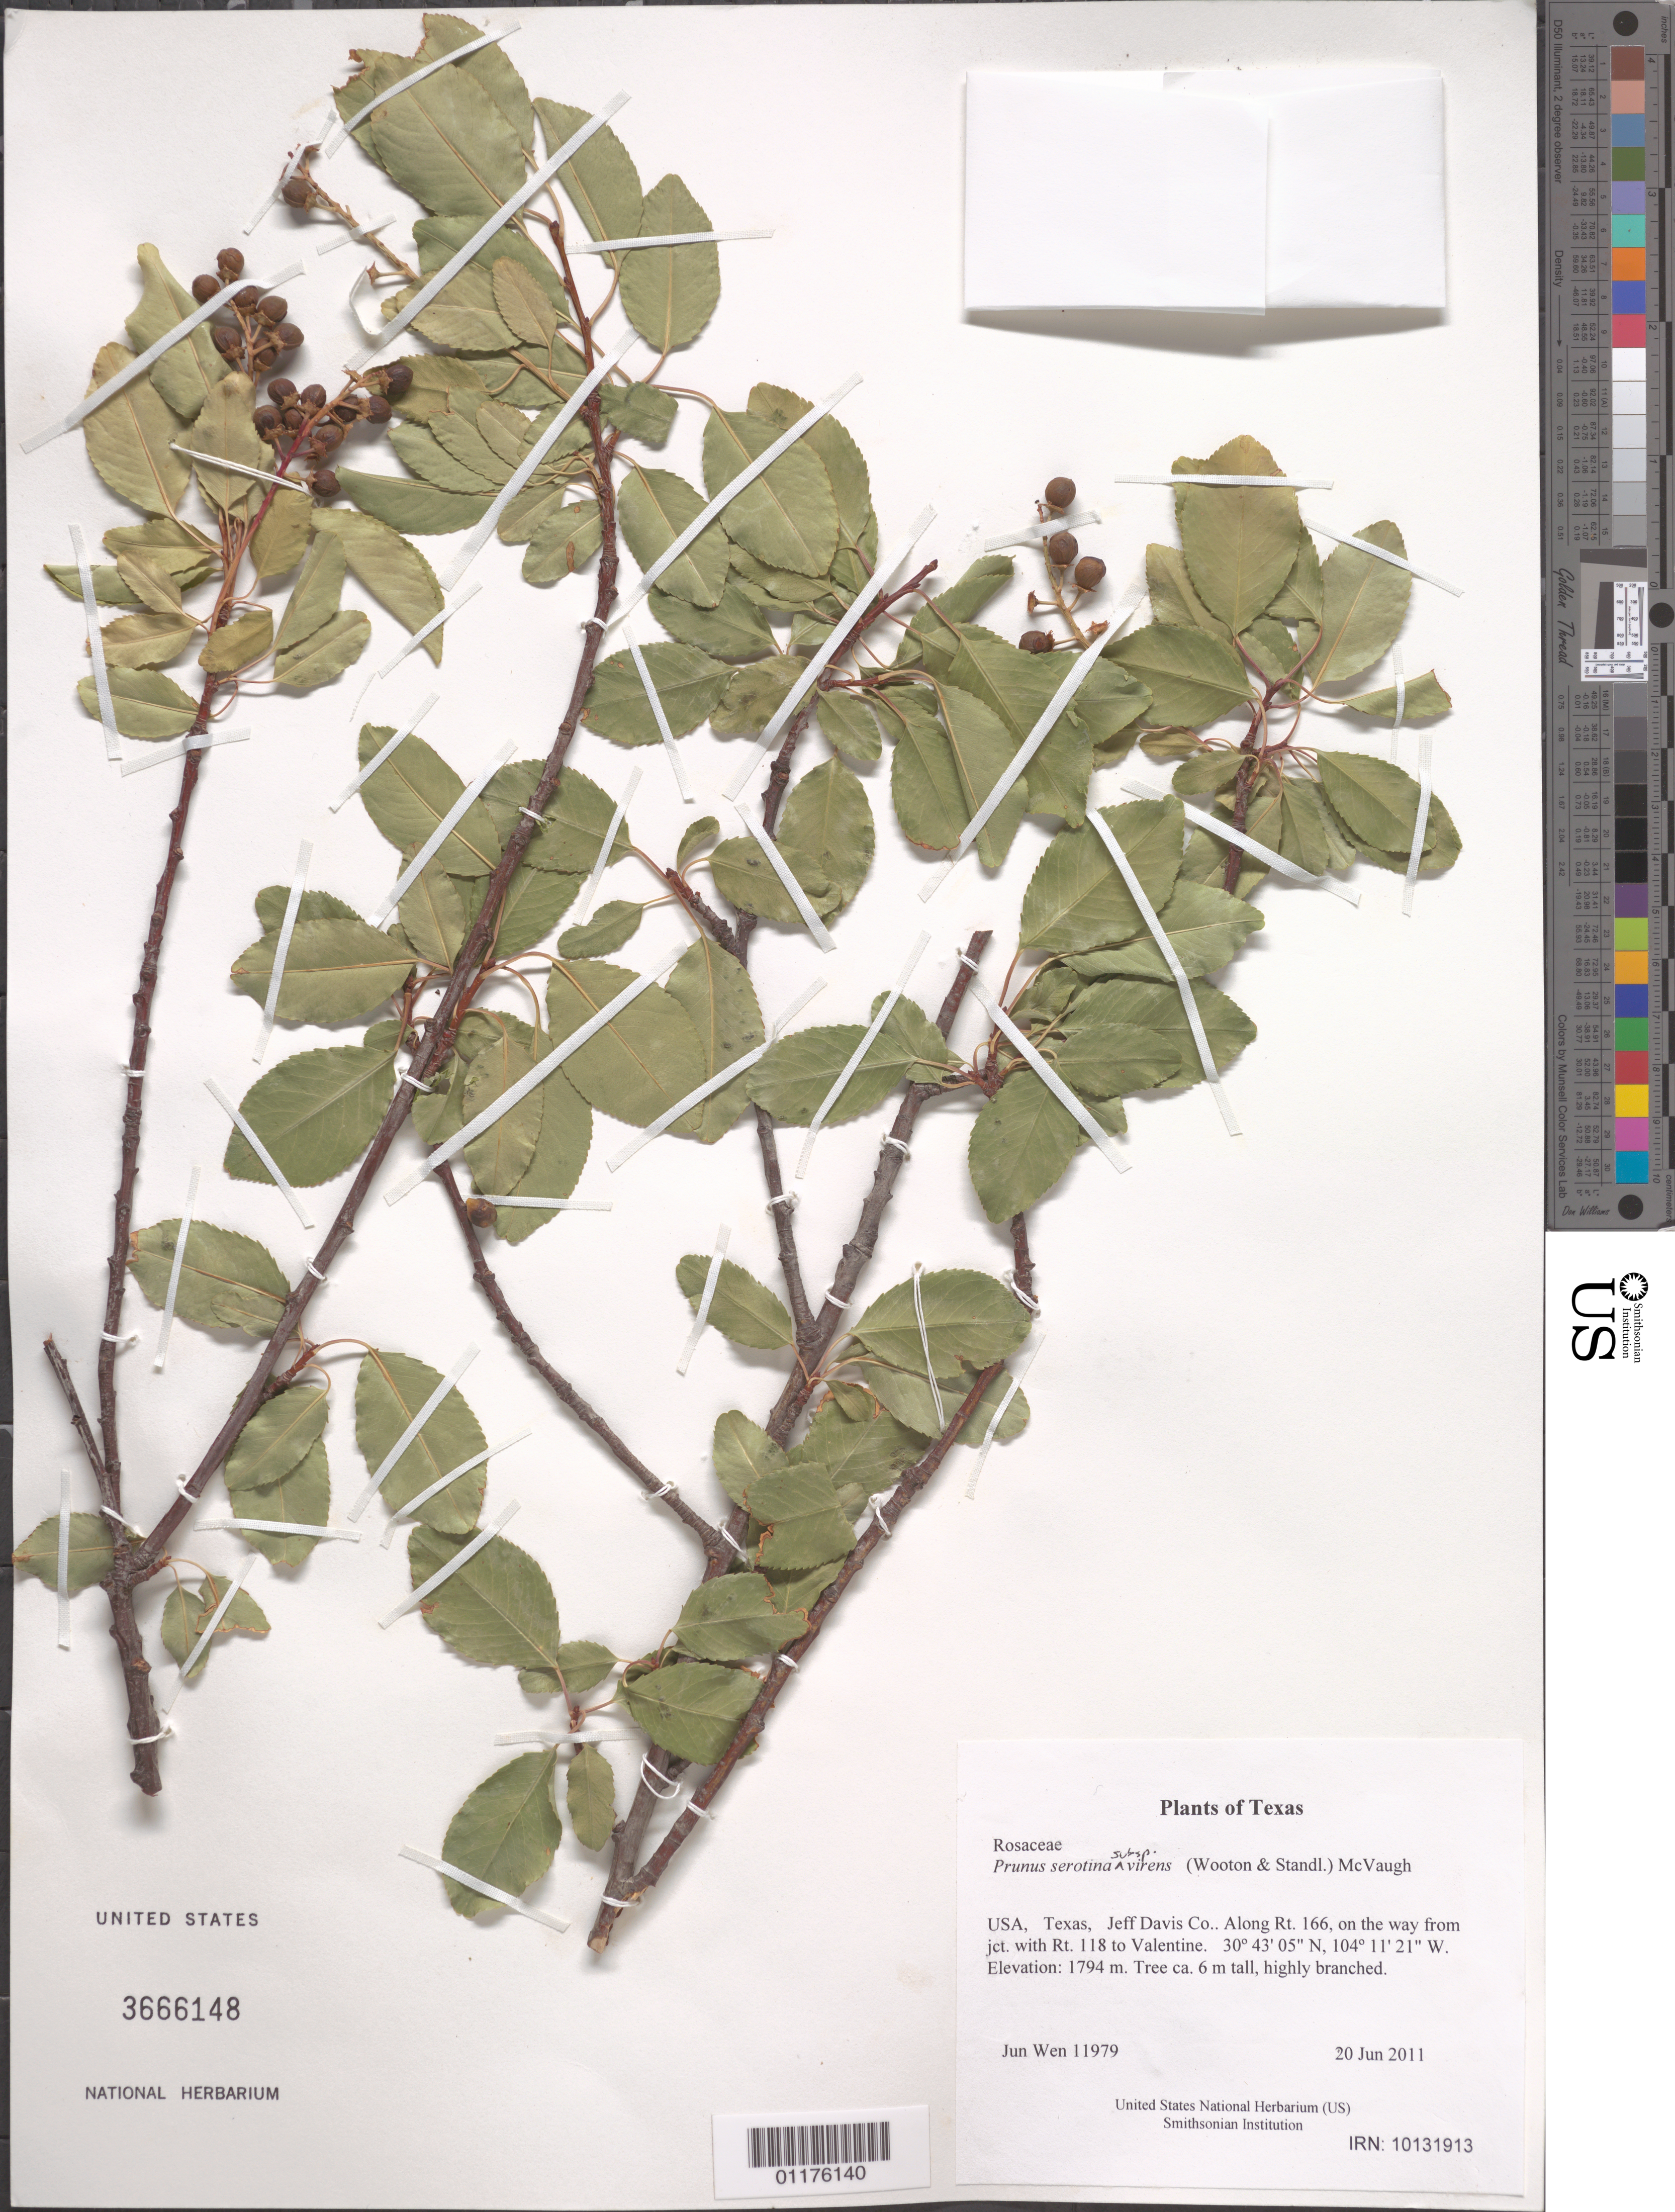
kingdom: Plantae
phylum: Tracheophyta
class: Magnoliopsida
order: Rosales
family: Rosaceae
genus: Prunus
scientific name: Prunus serotina var. rufula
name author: (Wooton & Standl.) McVaugh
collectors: J. Wen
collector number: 11979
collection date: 2011-06-20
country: United States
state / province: Texas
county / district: Jeff Davis Co.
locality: Along Rt. 166, on the way from jct. with Rt. 118 to Valentine.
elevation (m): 1794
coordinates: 30 43.079 N, 104 11.357 W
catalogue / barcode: US 3666148